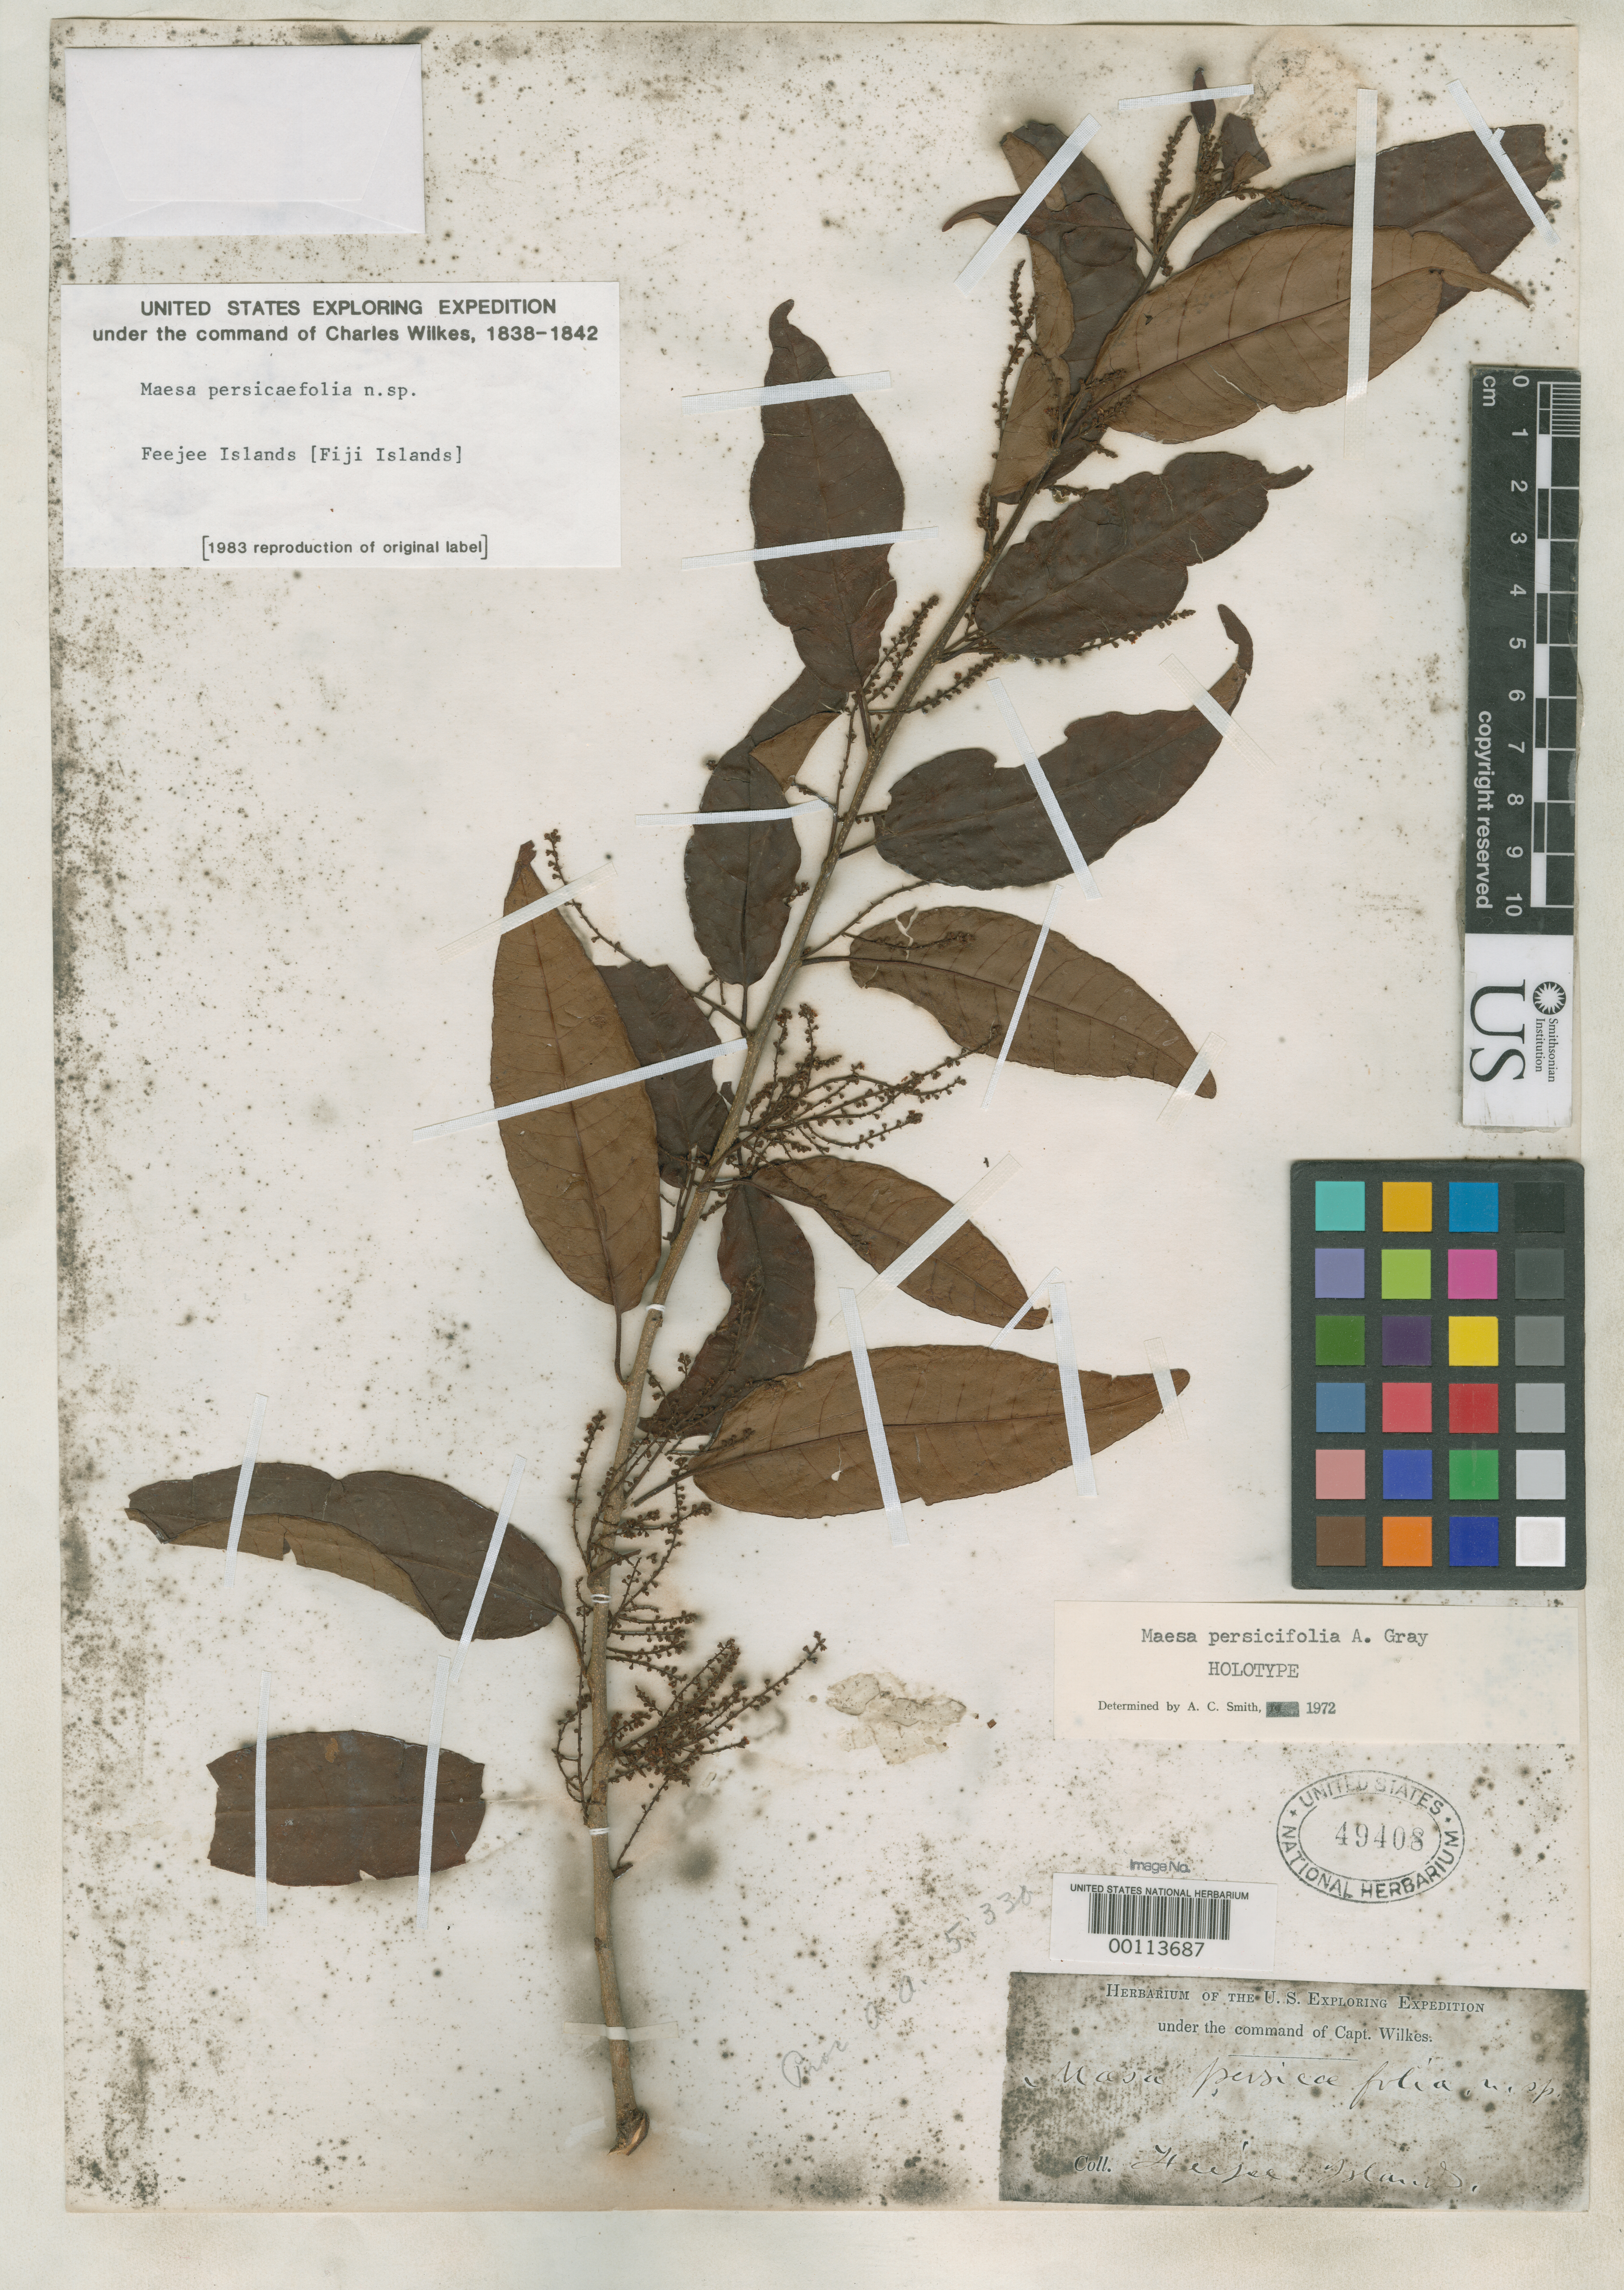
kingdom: Plantae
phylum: Tracheophyta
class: Magnoliopsida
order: Ericales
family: Primulaceae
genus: Maesa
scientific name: Maesa persicaefolia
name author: A. Gray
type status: Holotype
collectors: Wilkes Explor. Exped.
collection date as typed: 1838 to -- --- 1842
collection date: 1838/1842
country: Fiji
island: Viti Levu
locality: Mbua or Sandalwoodbay. [Viti Levu Group]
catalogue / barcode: US 49408